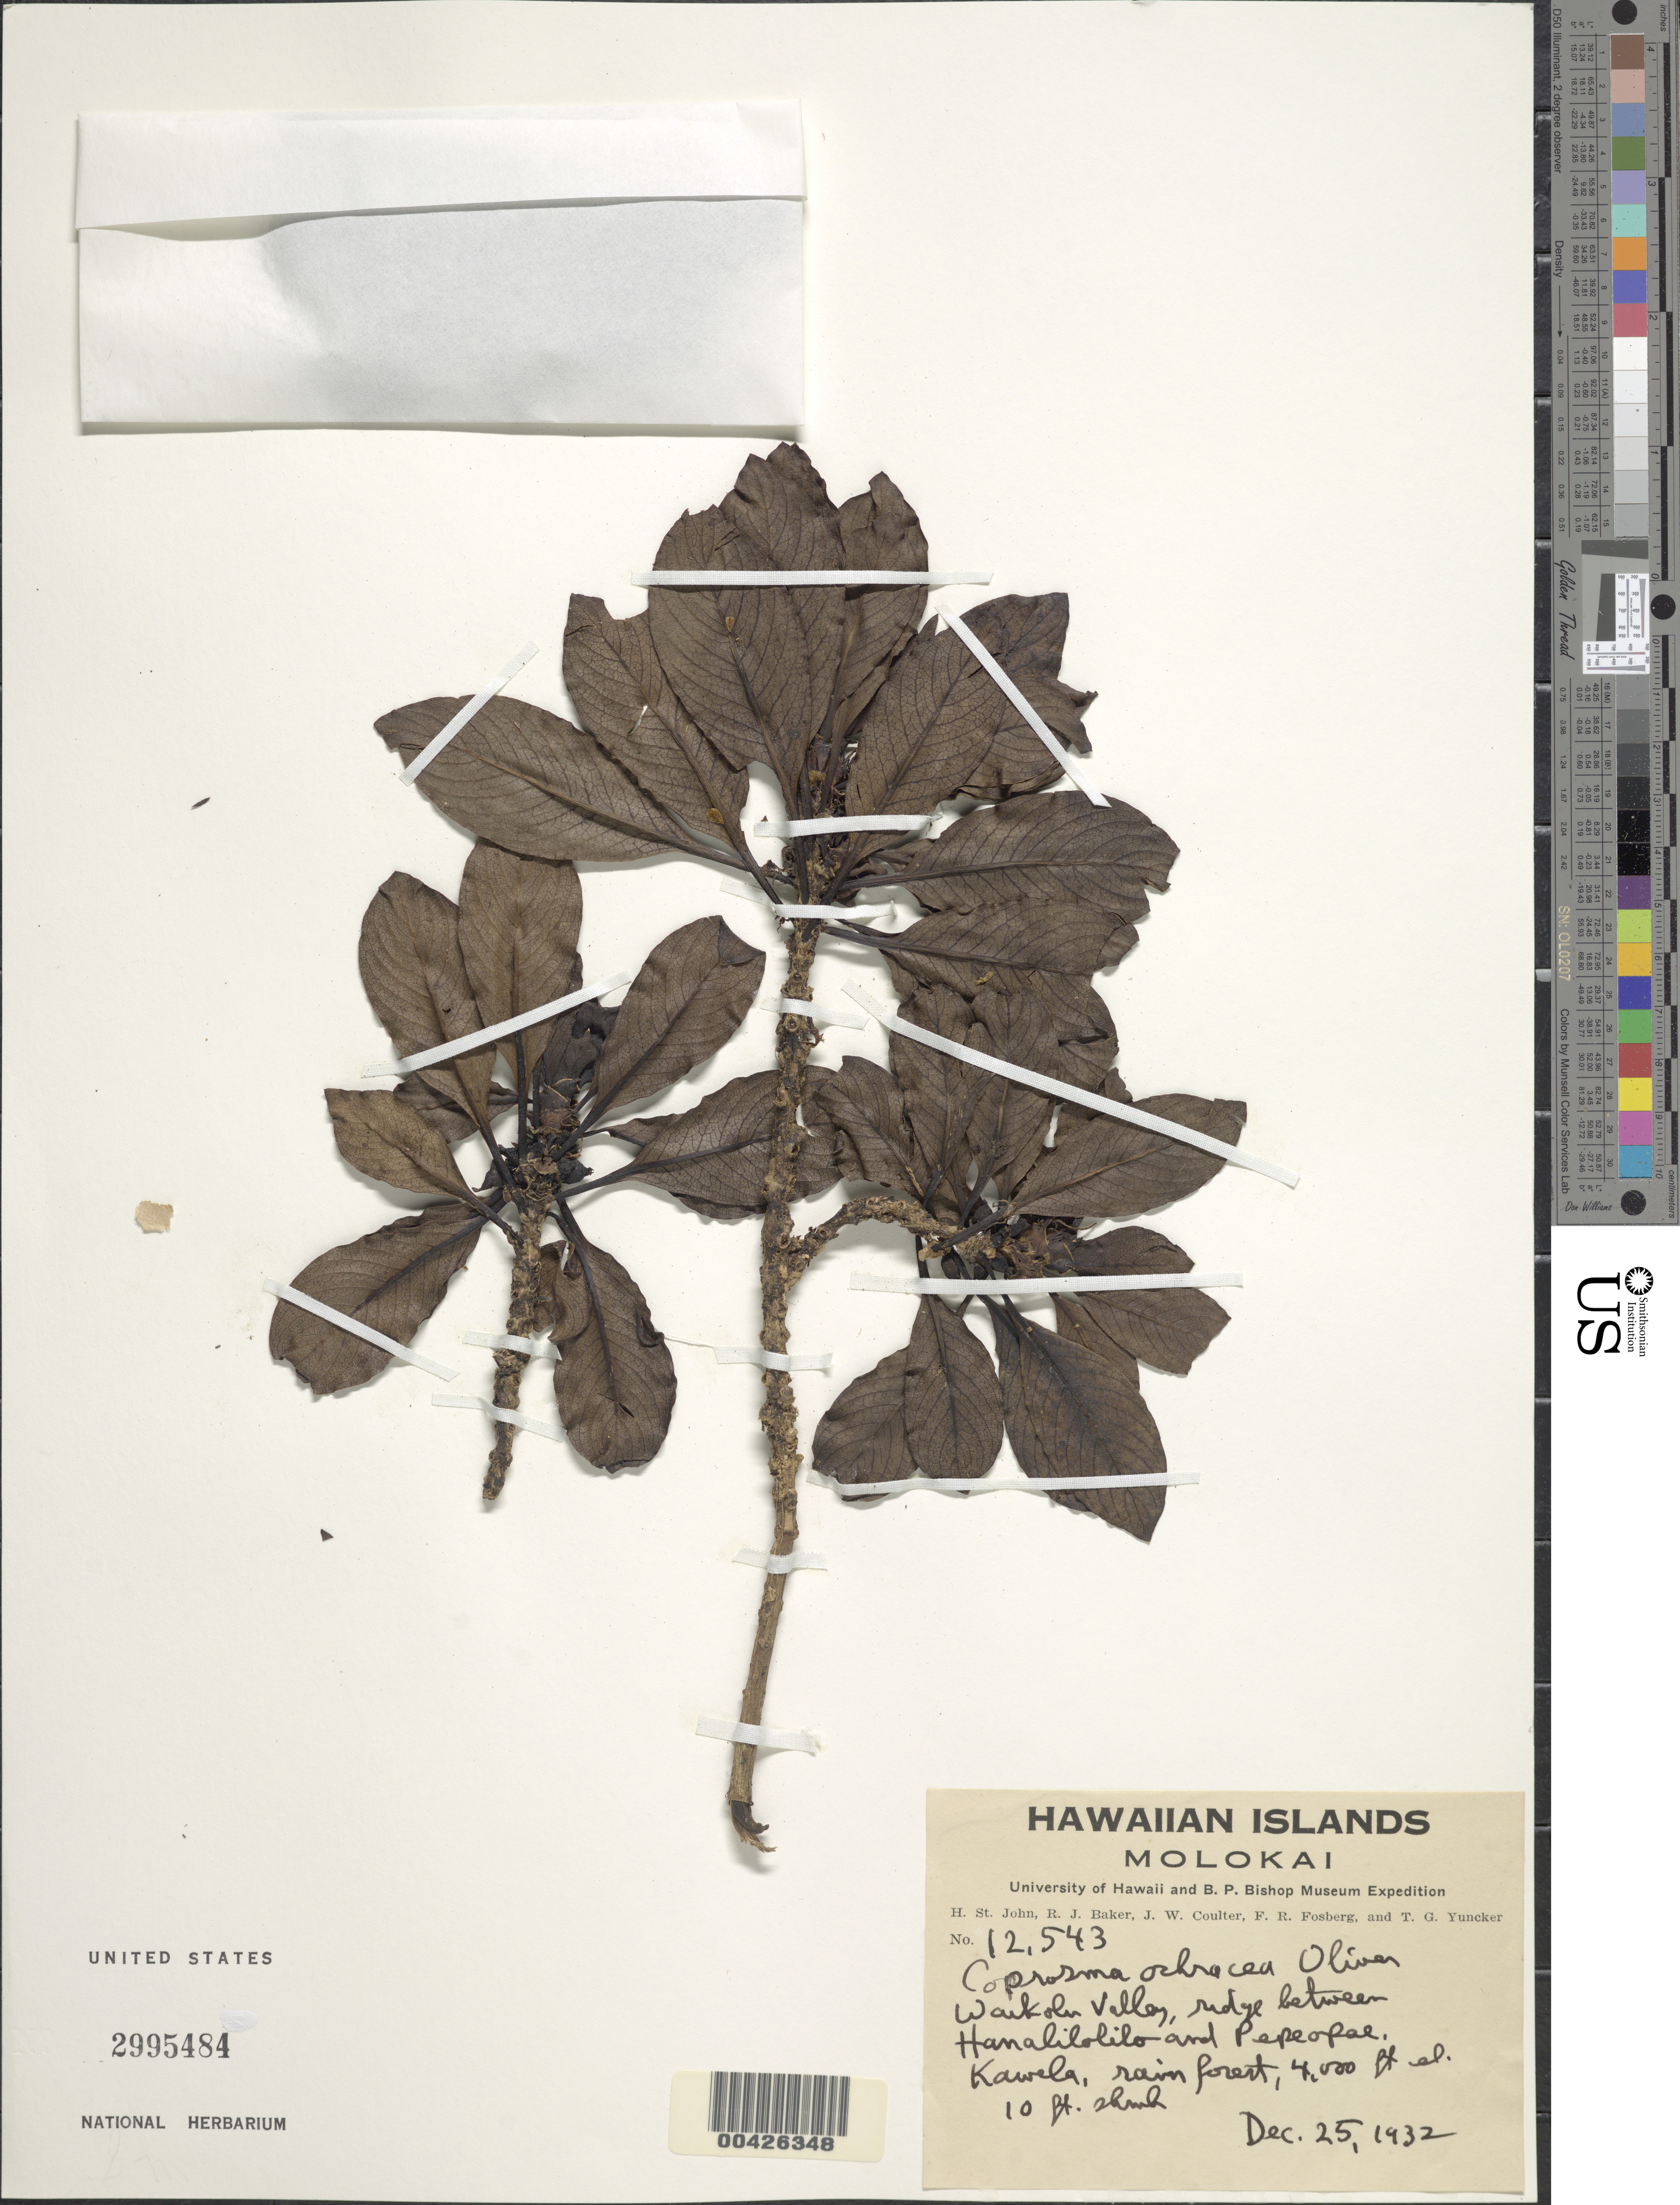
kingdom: Plantae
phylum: Tracheophyta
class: Magnoliopsida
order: Gentianales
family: Rubiaceae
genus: Coprosma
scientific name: Coprosma ochracea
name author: W.R.B. Oliv.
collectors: H. St. John, R. J. Baker, J. W. Coulter & F. R. Fosberg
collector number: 12543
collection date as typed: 25 Dec 1932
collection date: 1932-12-25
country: United States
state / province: Hawaii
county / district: Maui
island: Moloka'i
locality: Waikolu Valley, ridge between Hanalilolilo and Pepeopae, Kawela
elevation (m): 1219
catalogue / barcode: US 2995484